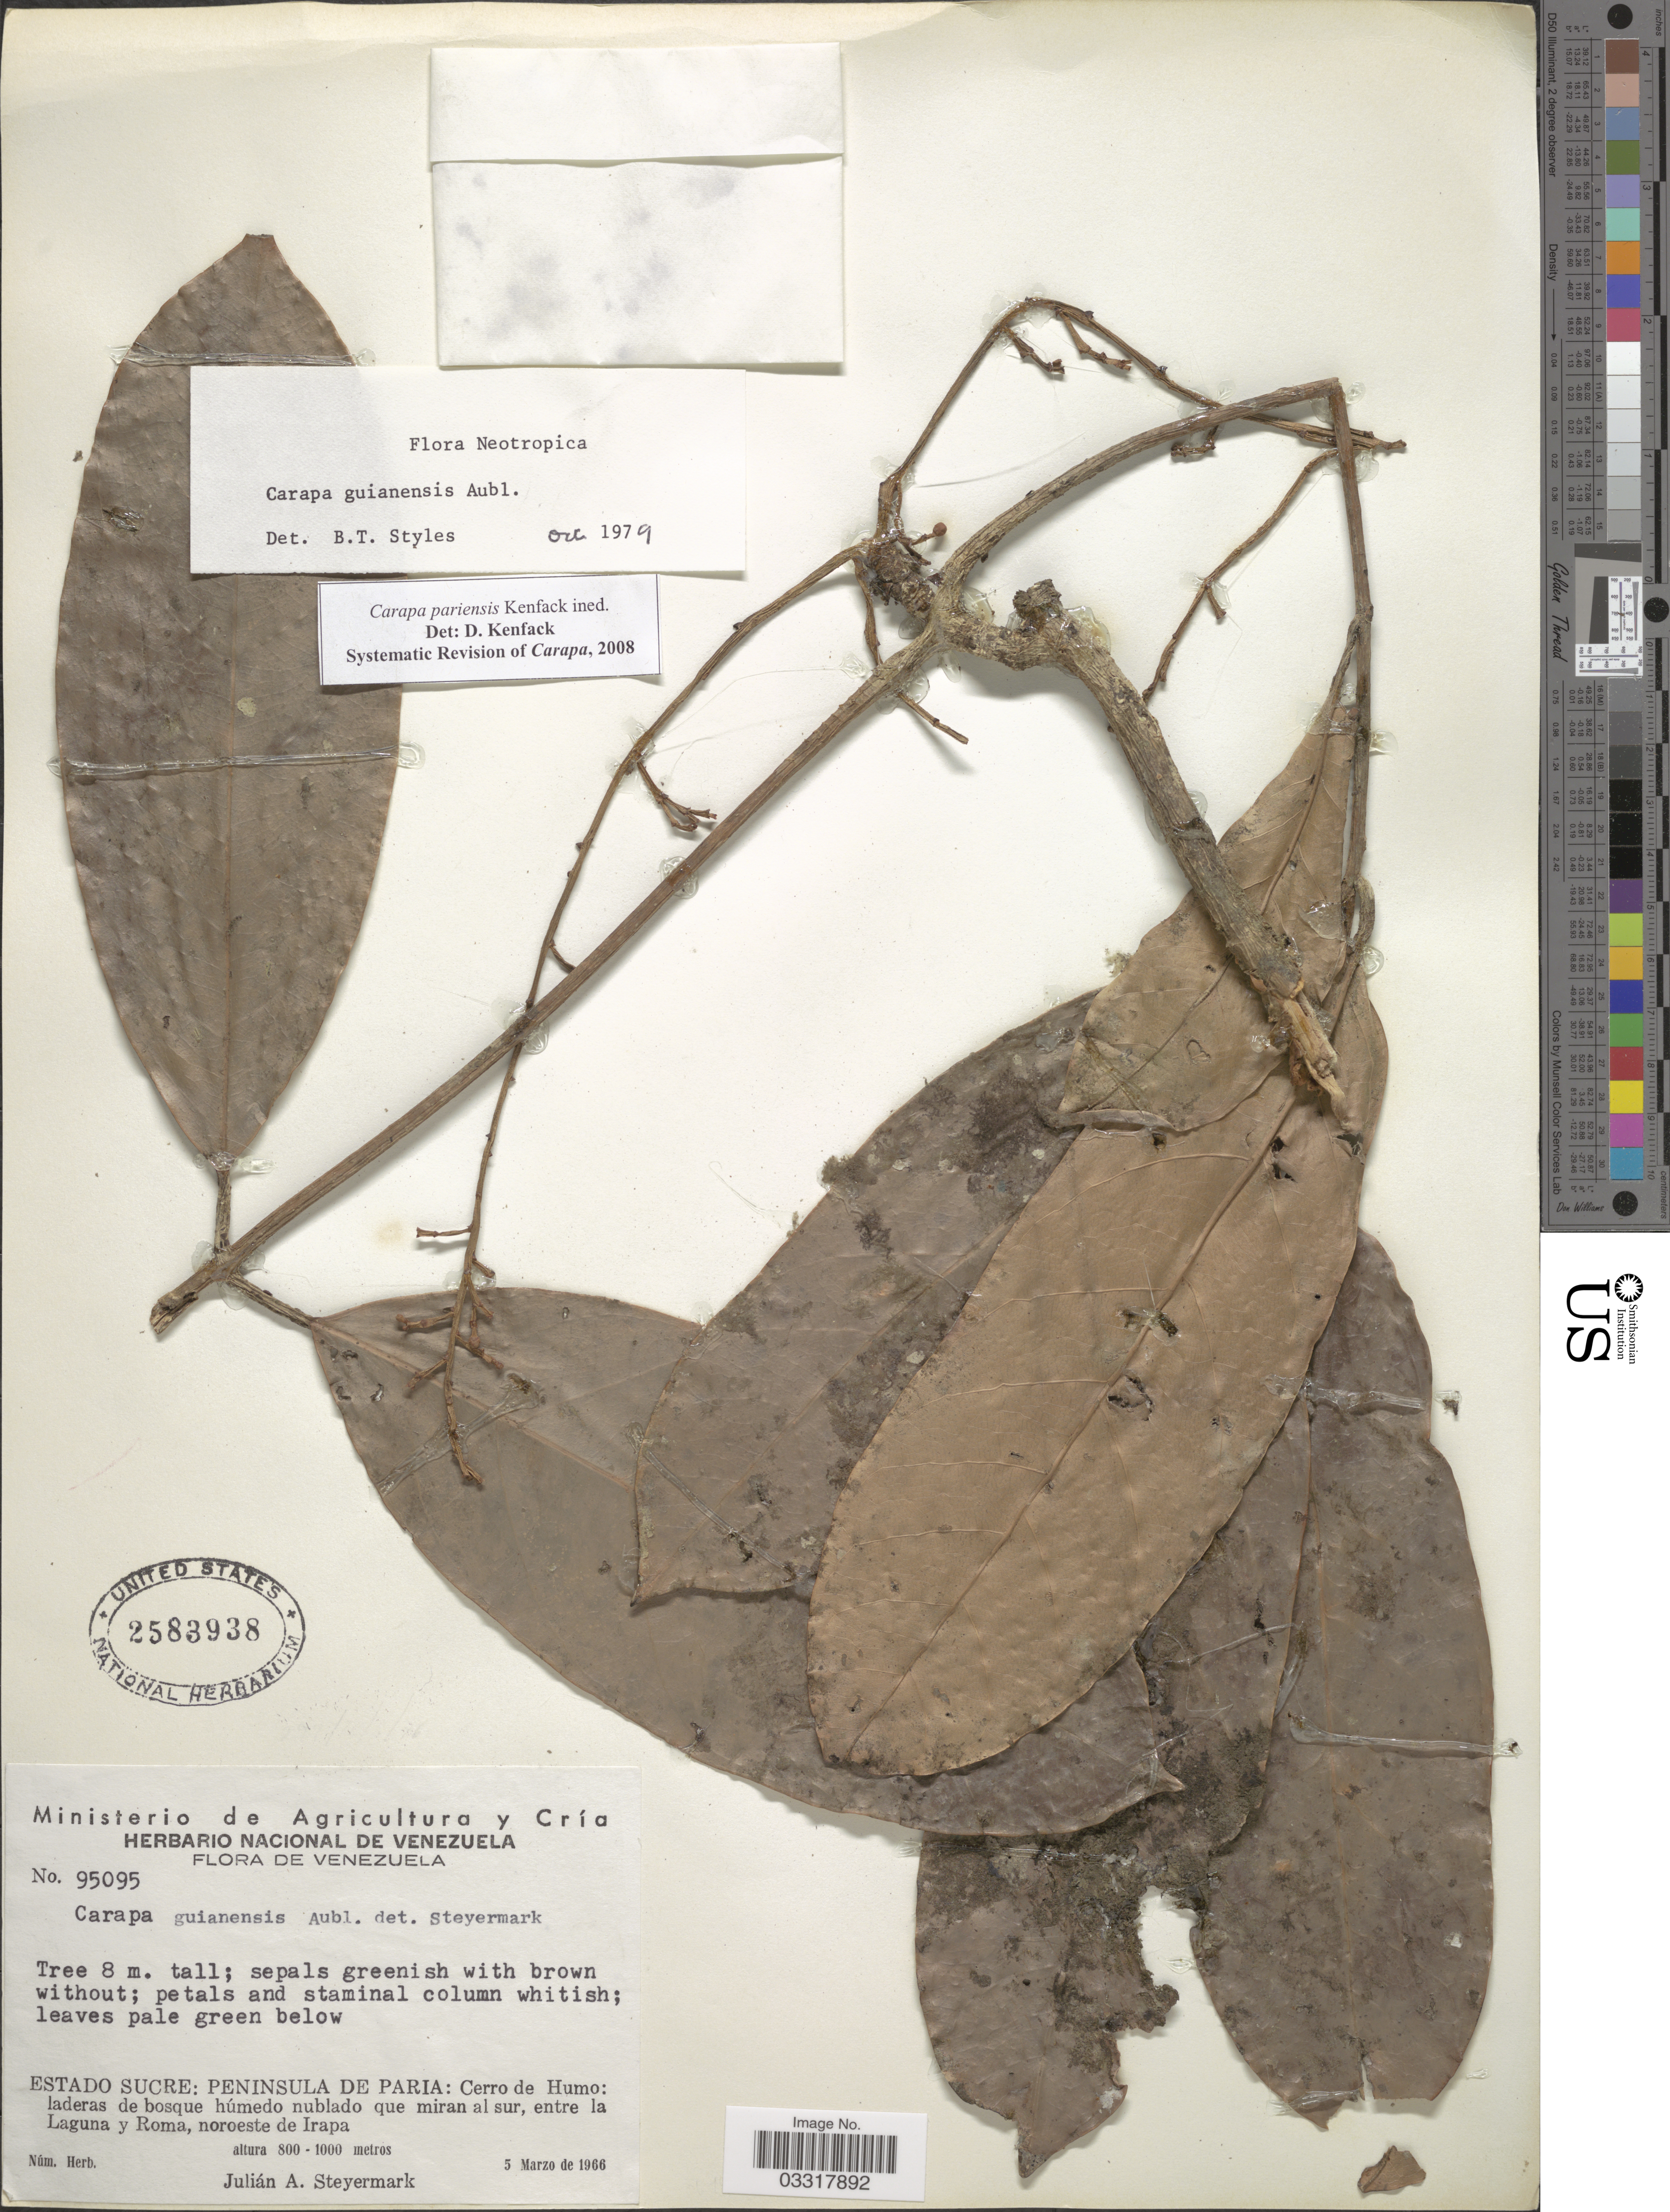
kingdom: Plantae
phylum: Tracheophyta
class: Magnoliopsida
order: Sapindales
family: Meliaceae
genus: Carapa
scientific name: Carapa pariensis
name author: Kenfack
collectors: J. Steyermark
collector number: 95095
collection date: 1966-03-05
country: Venezuela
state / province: Sucre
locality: Peninsula de Paria: Cerro de Humo: laderas de bosque húmedo nublado que miran al sur, entre la Laguna y Roma, noroeste de Irapa.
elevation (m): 800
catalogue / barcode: US 2583938